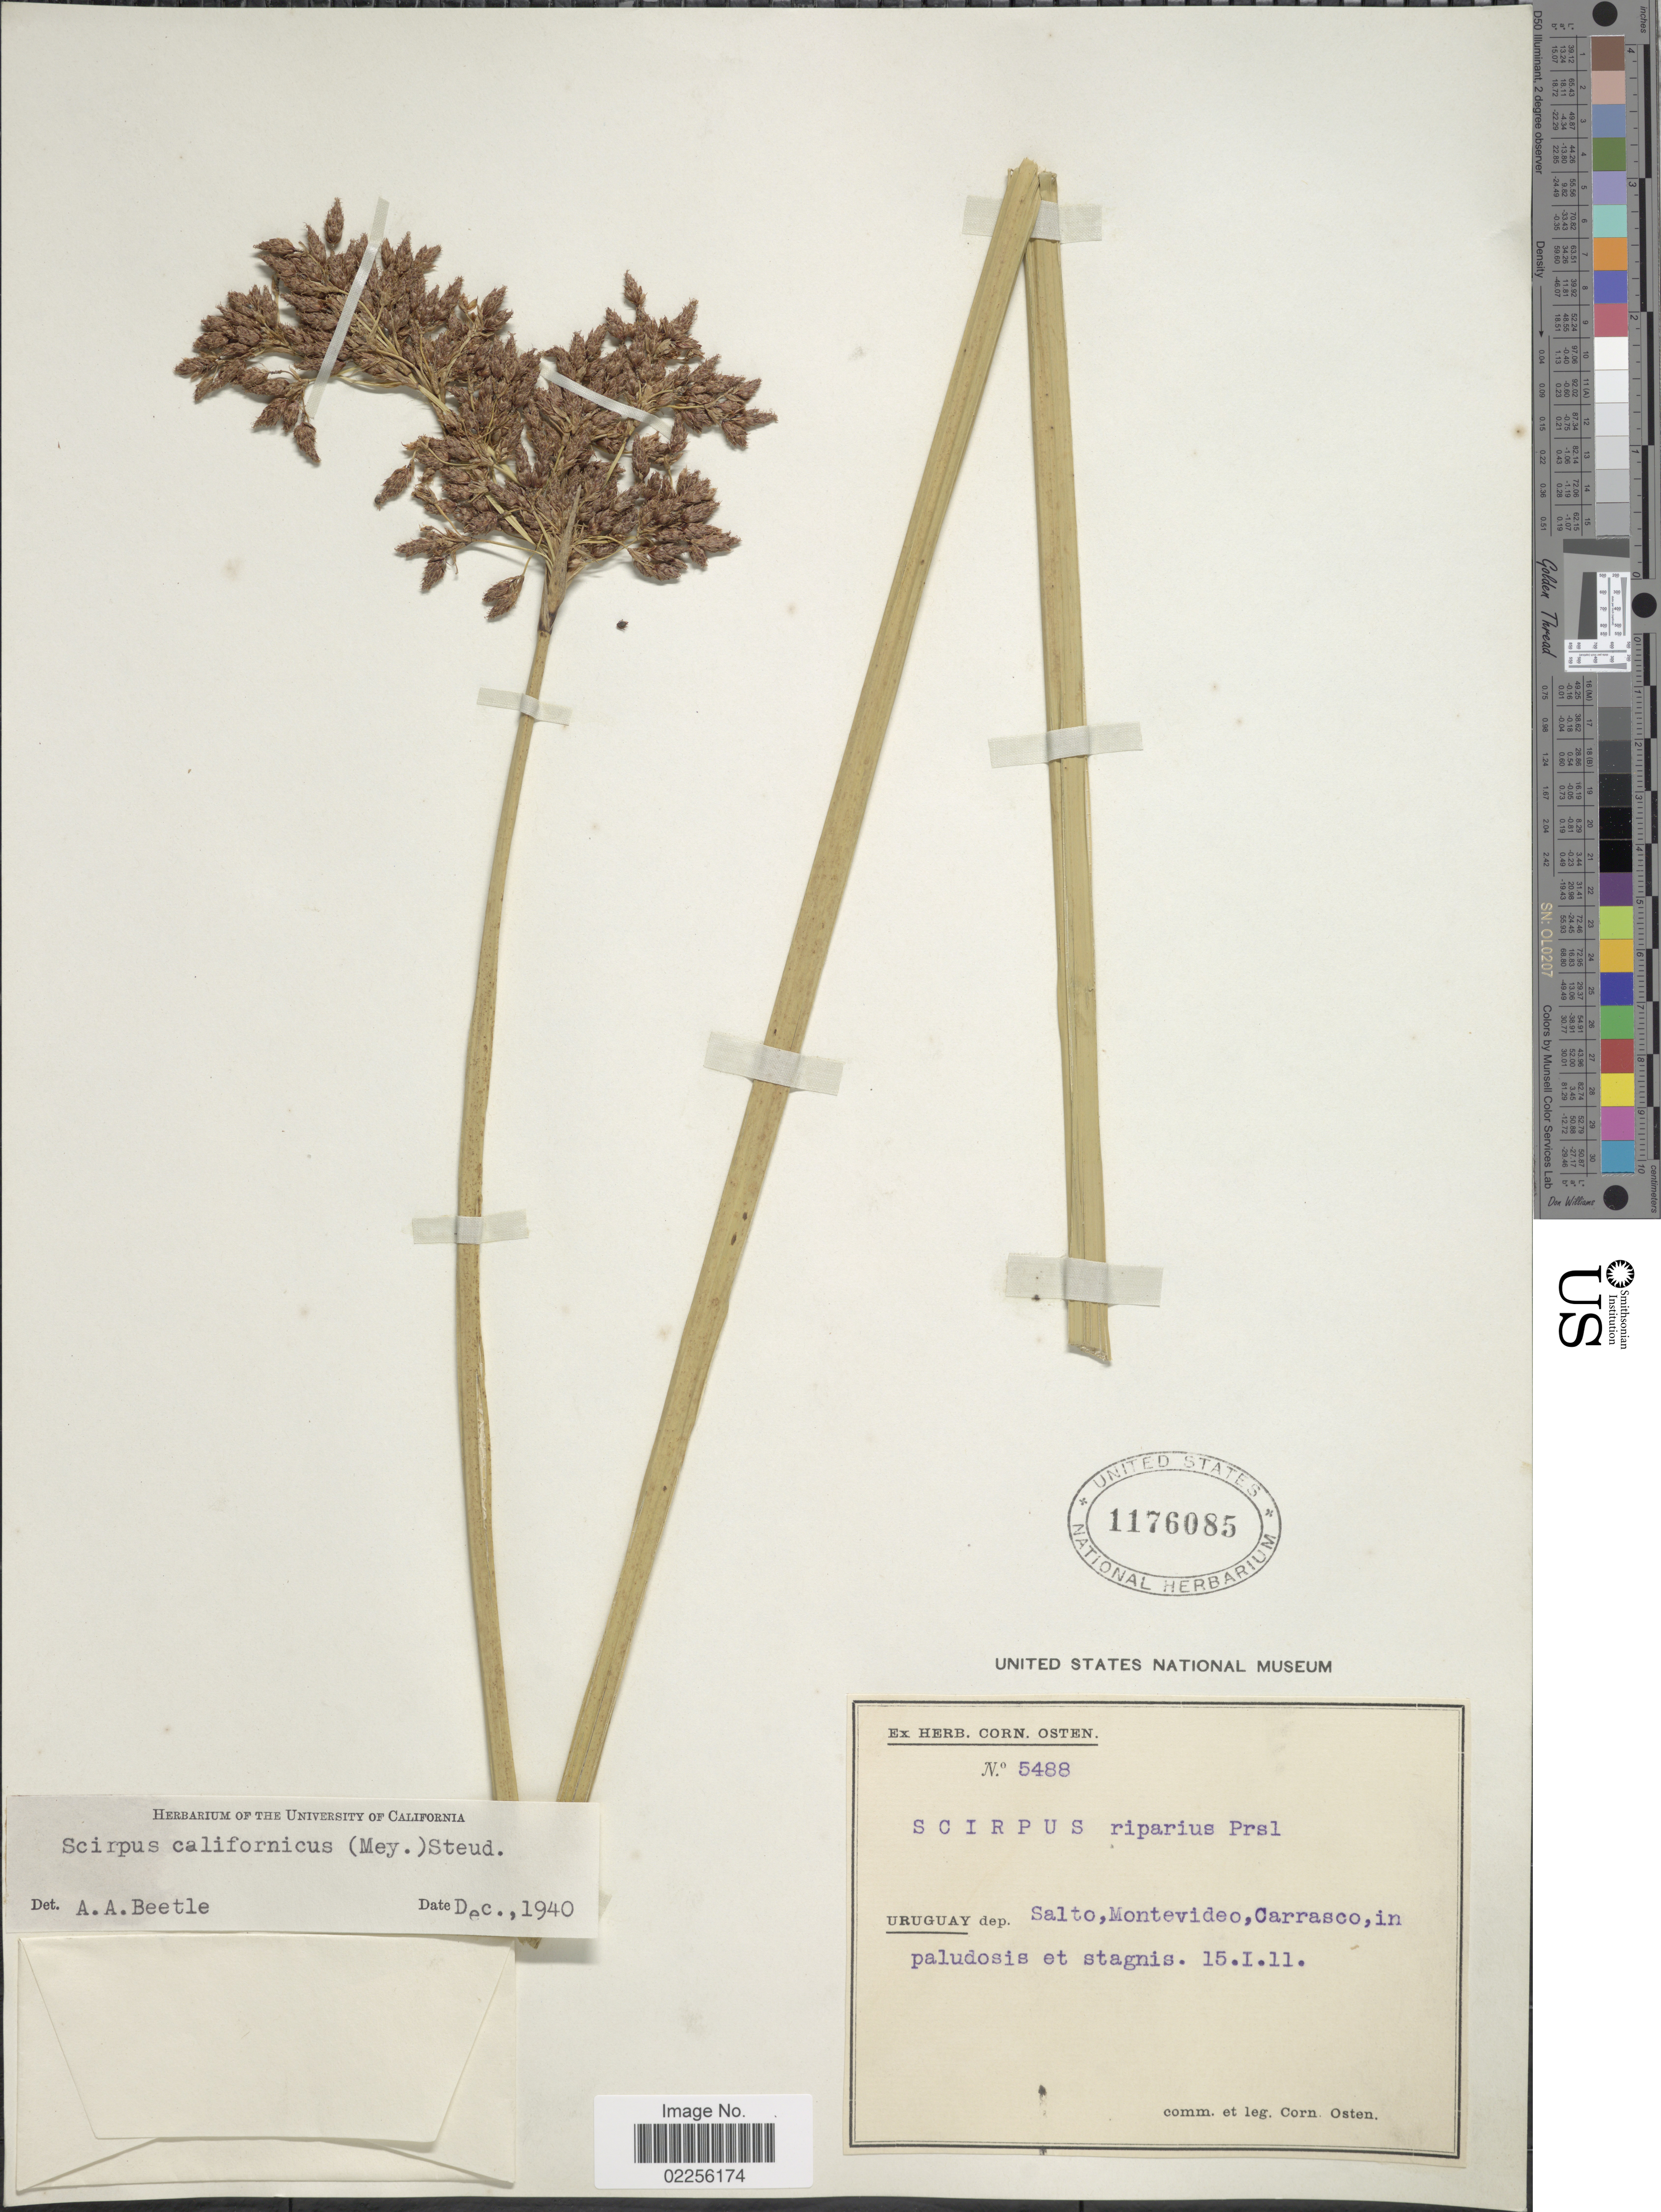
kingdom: Plantae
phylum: Tracheophyta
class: Liliopsida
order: Poales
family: Cyperaceae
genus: Schoenoplectus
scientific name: Schoenoplectus californicus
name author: (C.A. Mey.) Soják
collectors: C. Osten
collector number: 5488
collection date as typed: Transcribed d/m/y: 15/1/11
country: Uruguay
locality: Dep. Salto, Montevideo, Carrasco, in paludosis et stagnis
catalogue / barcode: US 1176085